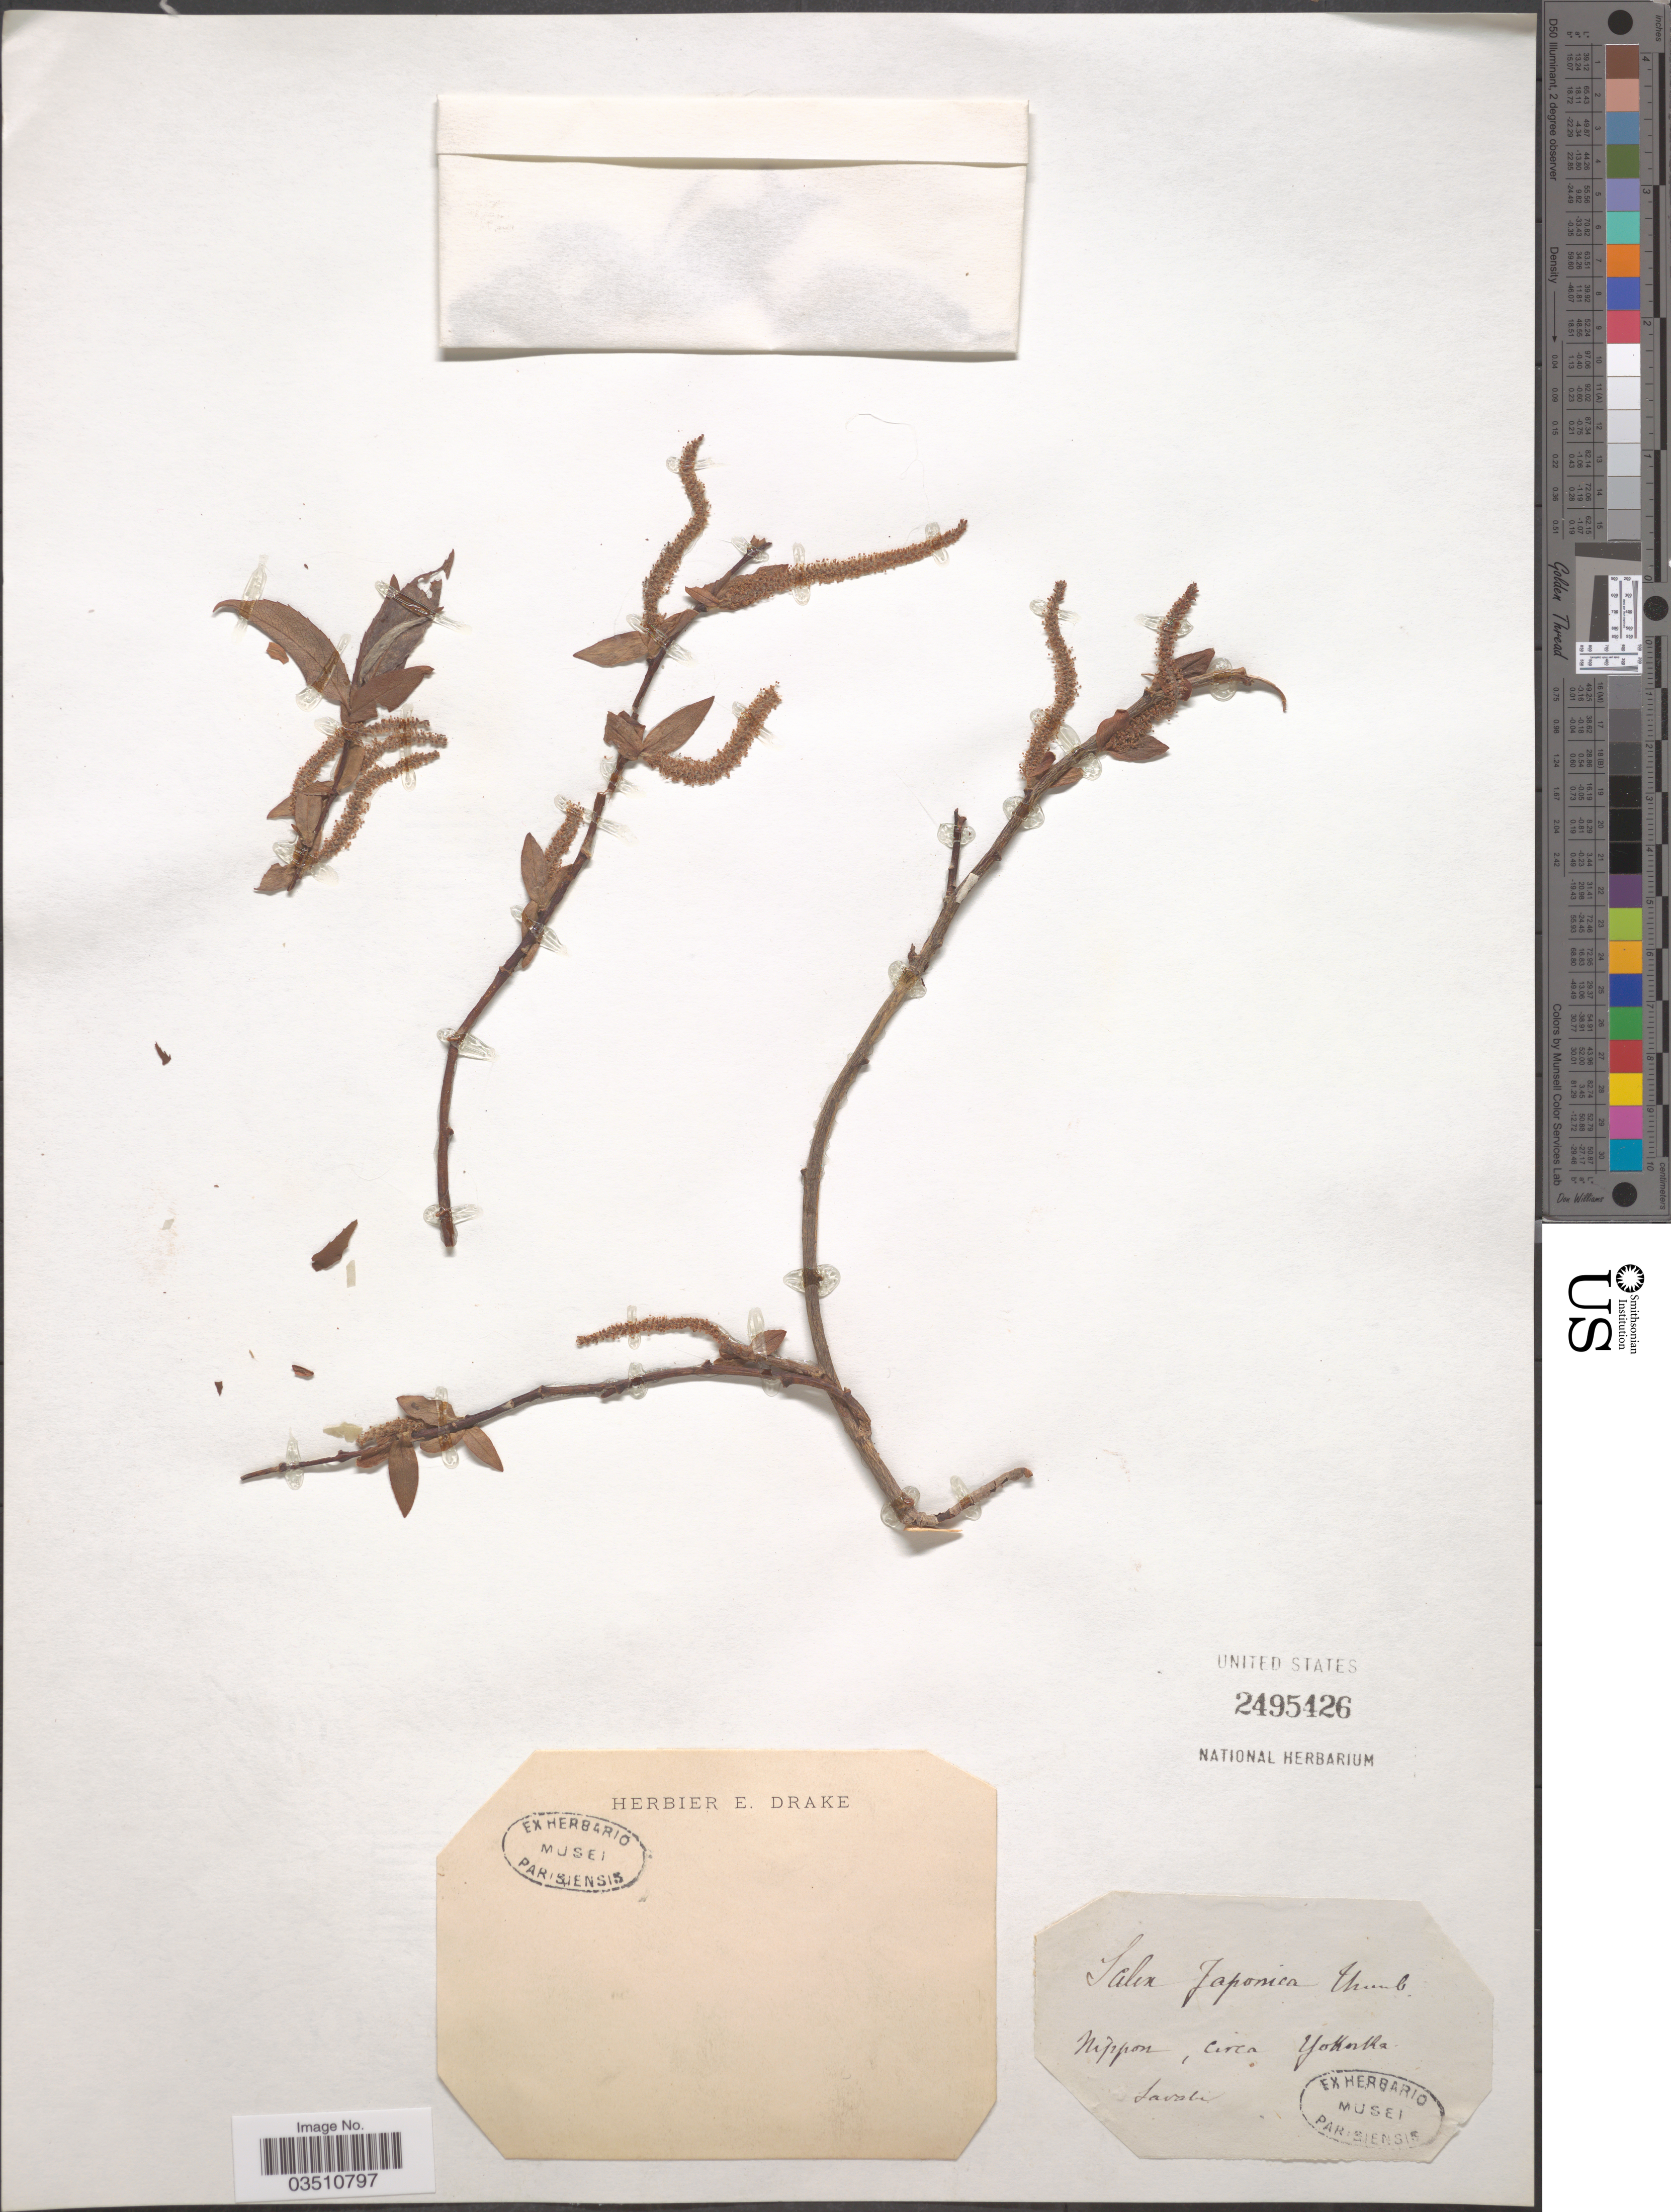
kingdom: Plantae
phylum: Tracheophyta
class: Magnoliopsida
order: Malpighiales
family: Salicaceae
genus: Salix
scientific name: Salix japonica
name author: Thunb.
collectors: Savatier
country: Japan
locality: Nippon, circa Yokoska.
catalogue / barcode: US 2495426